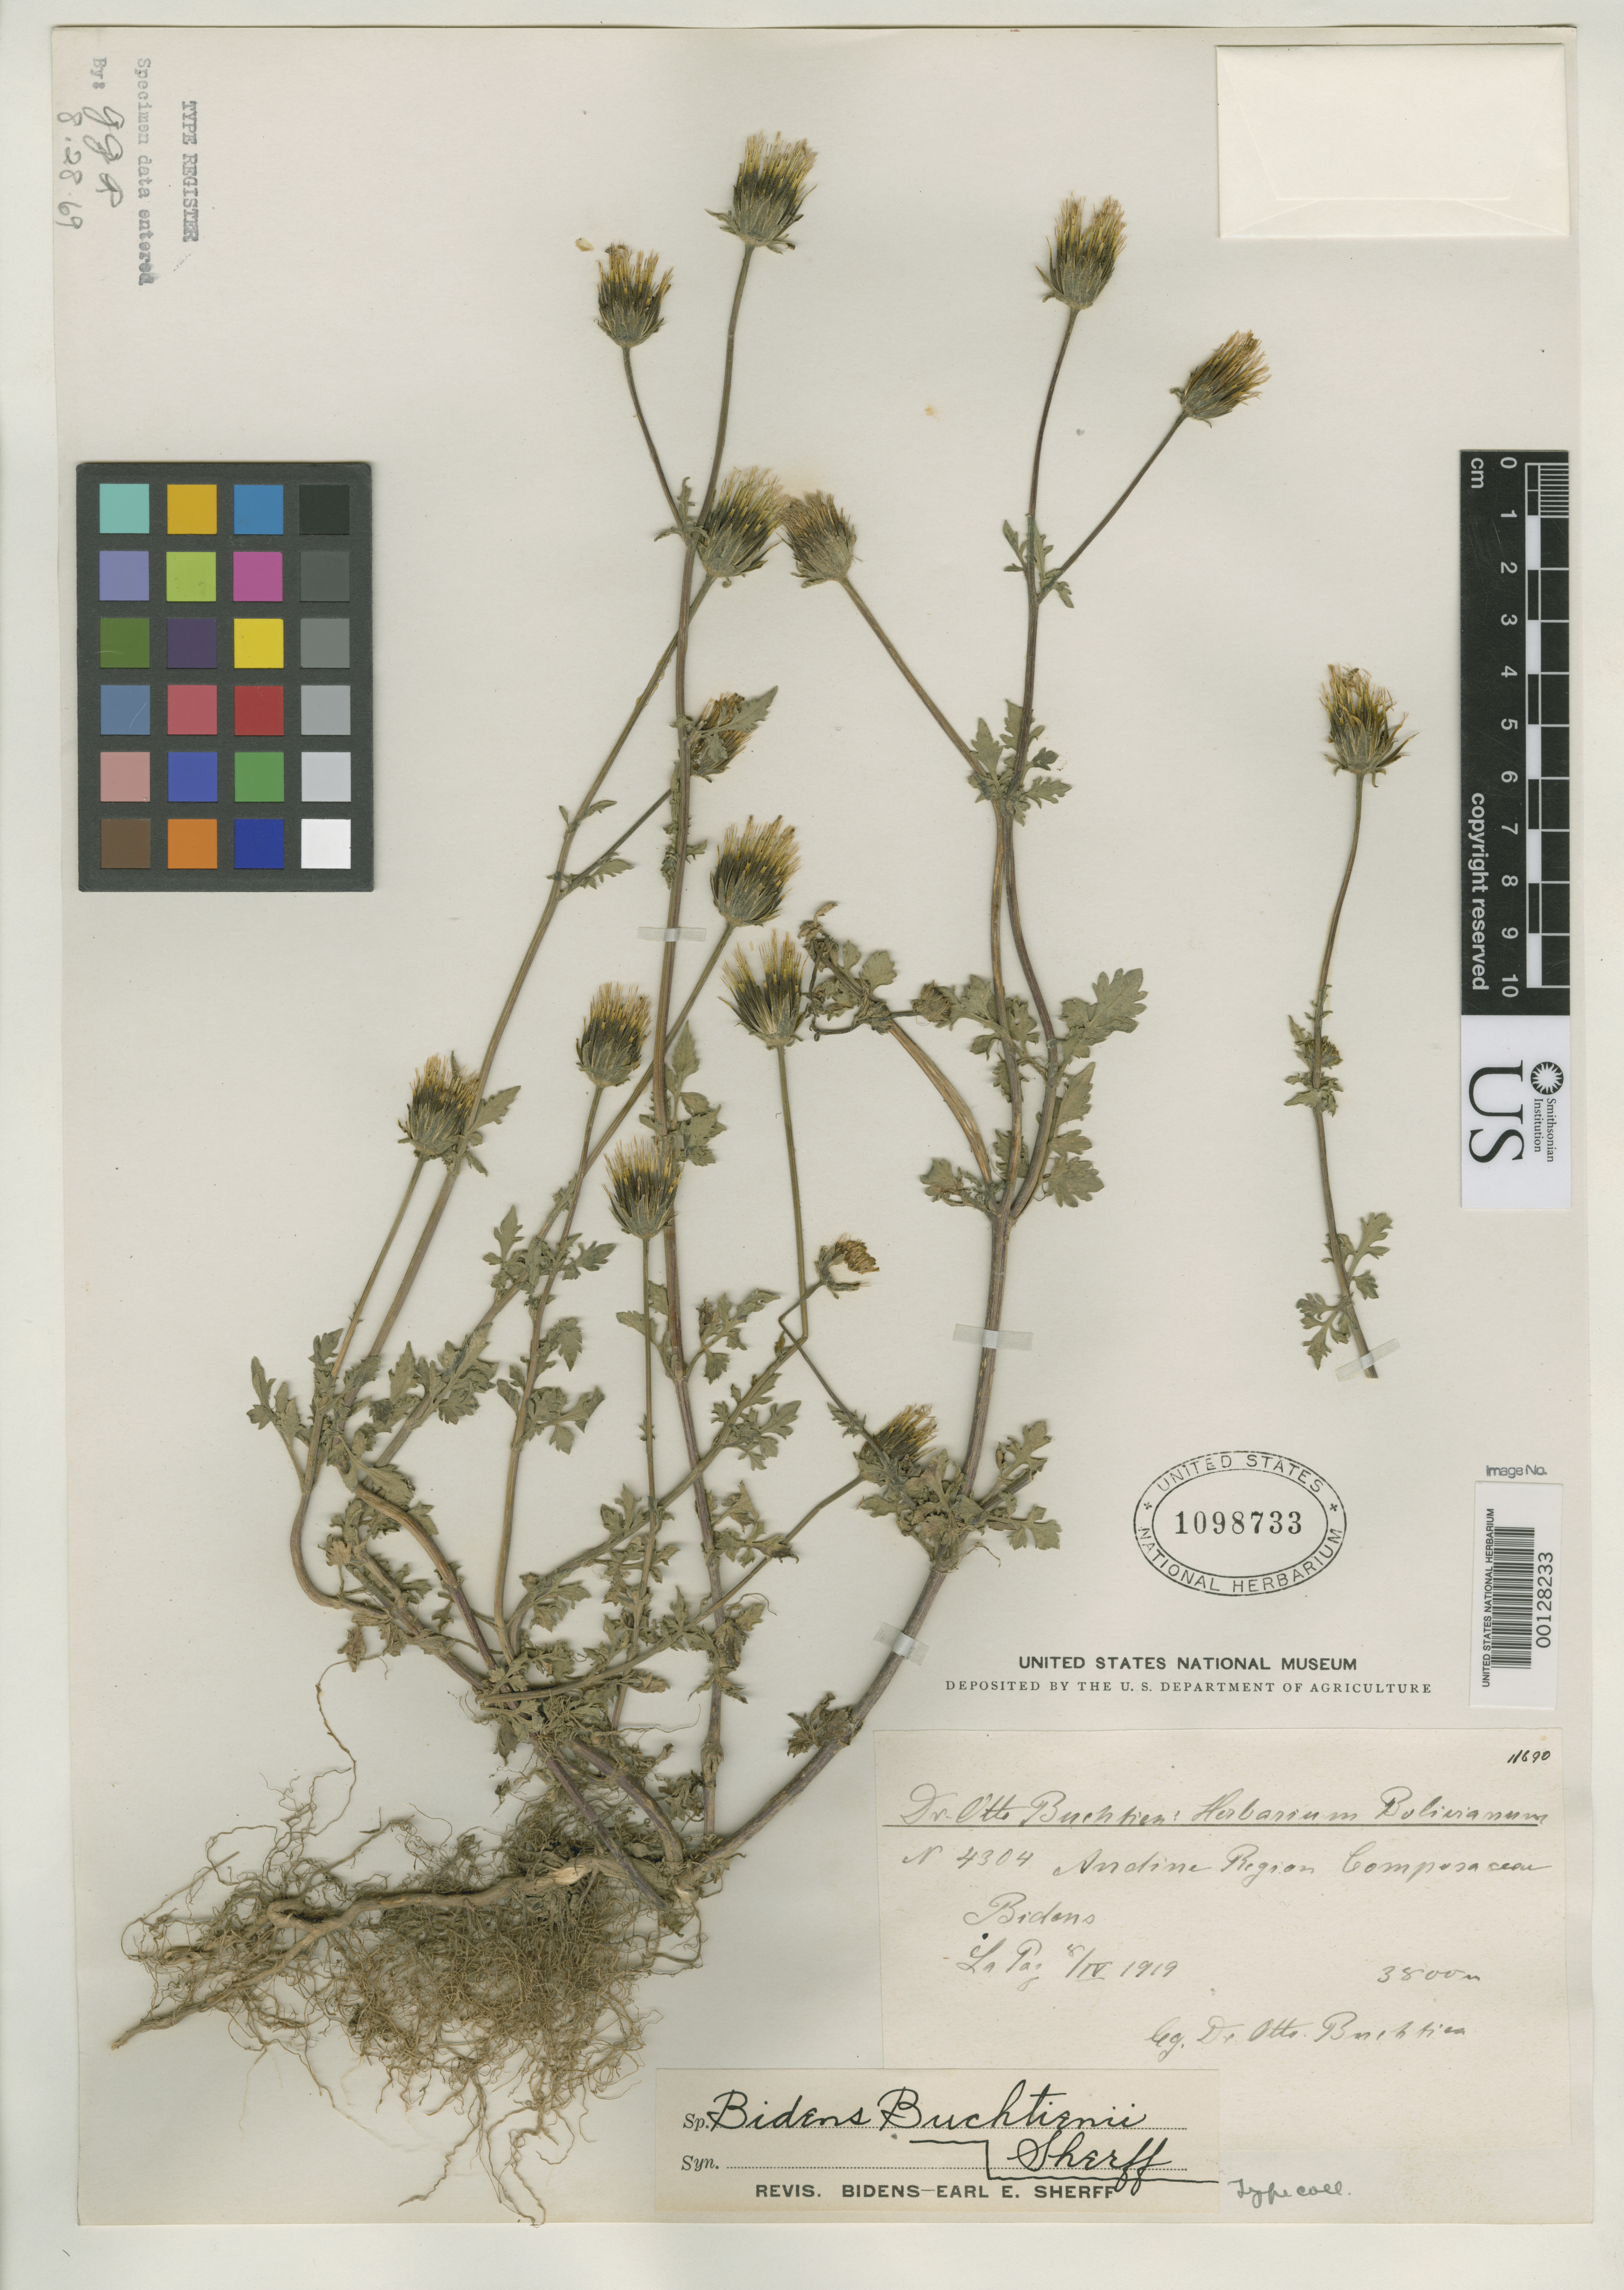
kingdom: Plantae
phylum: Tracheophyta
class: Magnoliopsida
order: Asterales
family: Asteraceae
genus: Bidens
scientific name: Bidens buchtienii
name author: Sherff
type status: Isotype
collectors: O. Buchtien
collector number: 4304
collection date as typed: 08 Apr 1919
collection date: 1919-04-08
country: Bolivia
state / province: La Paz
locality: La Paz.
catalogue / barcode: US 1098733